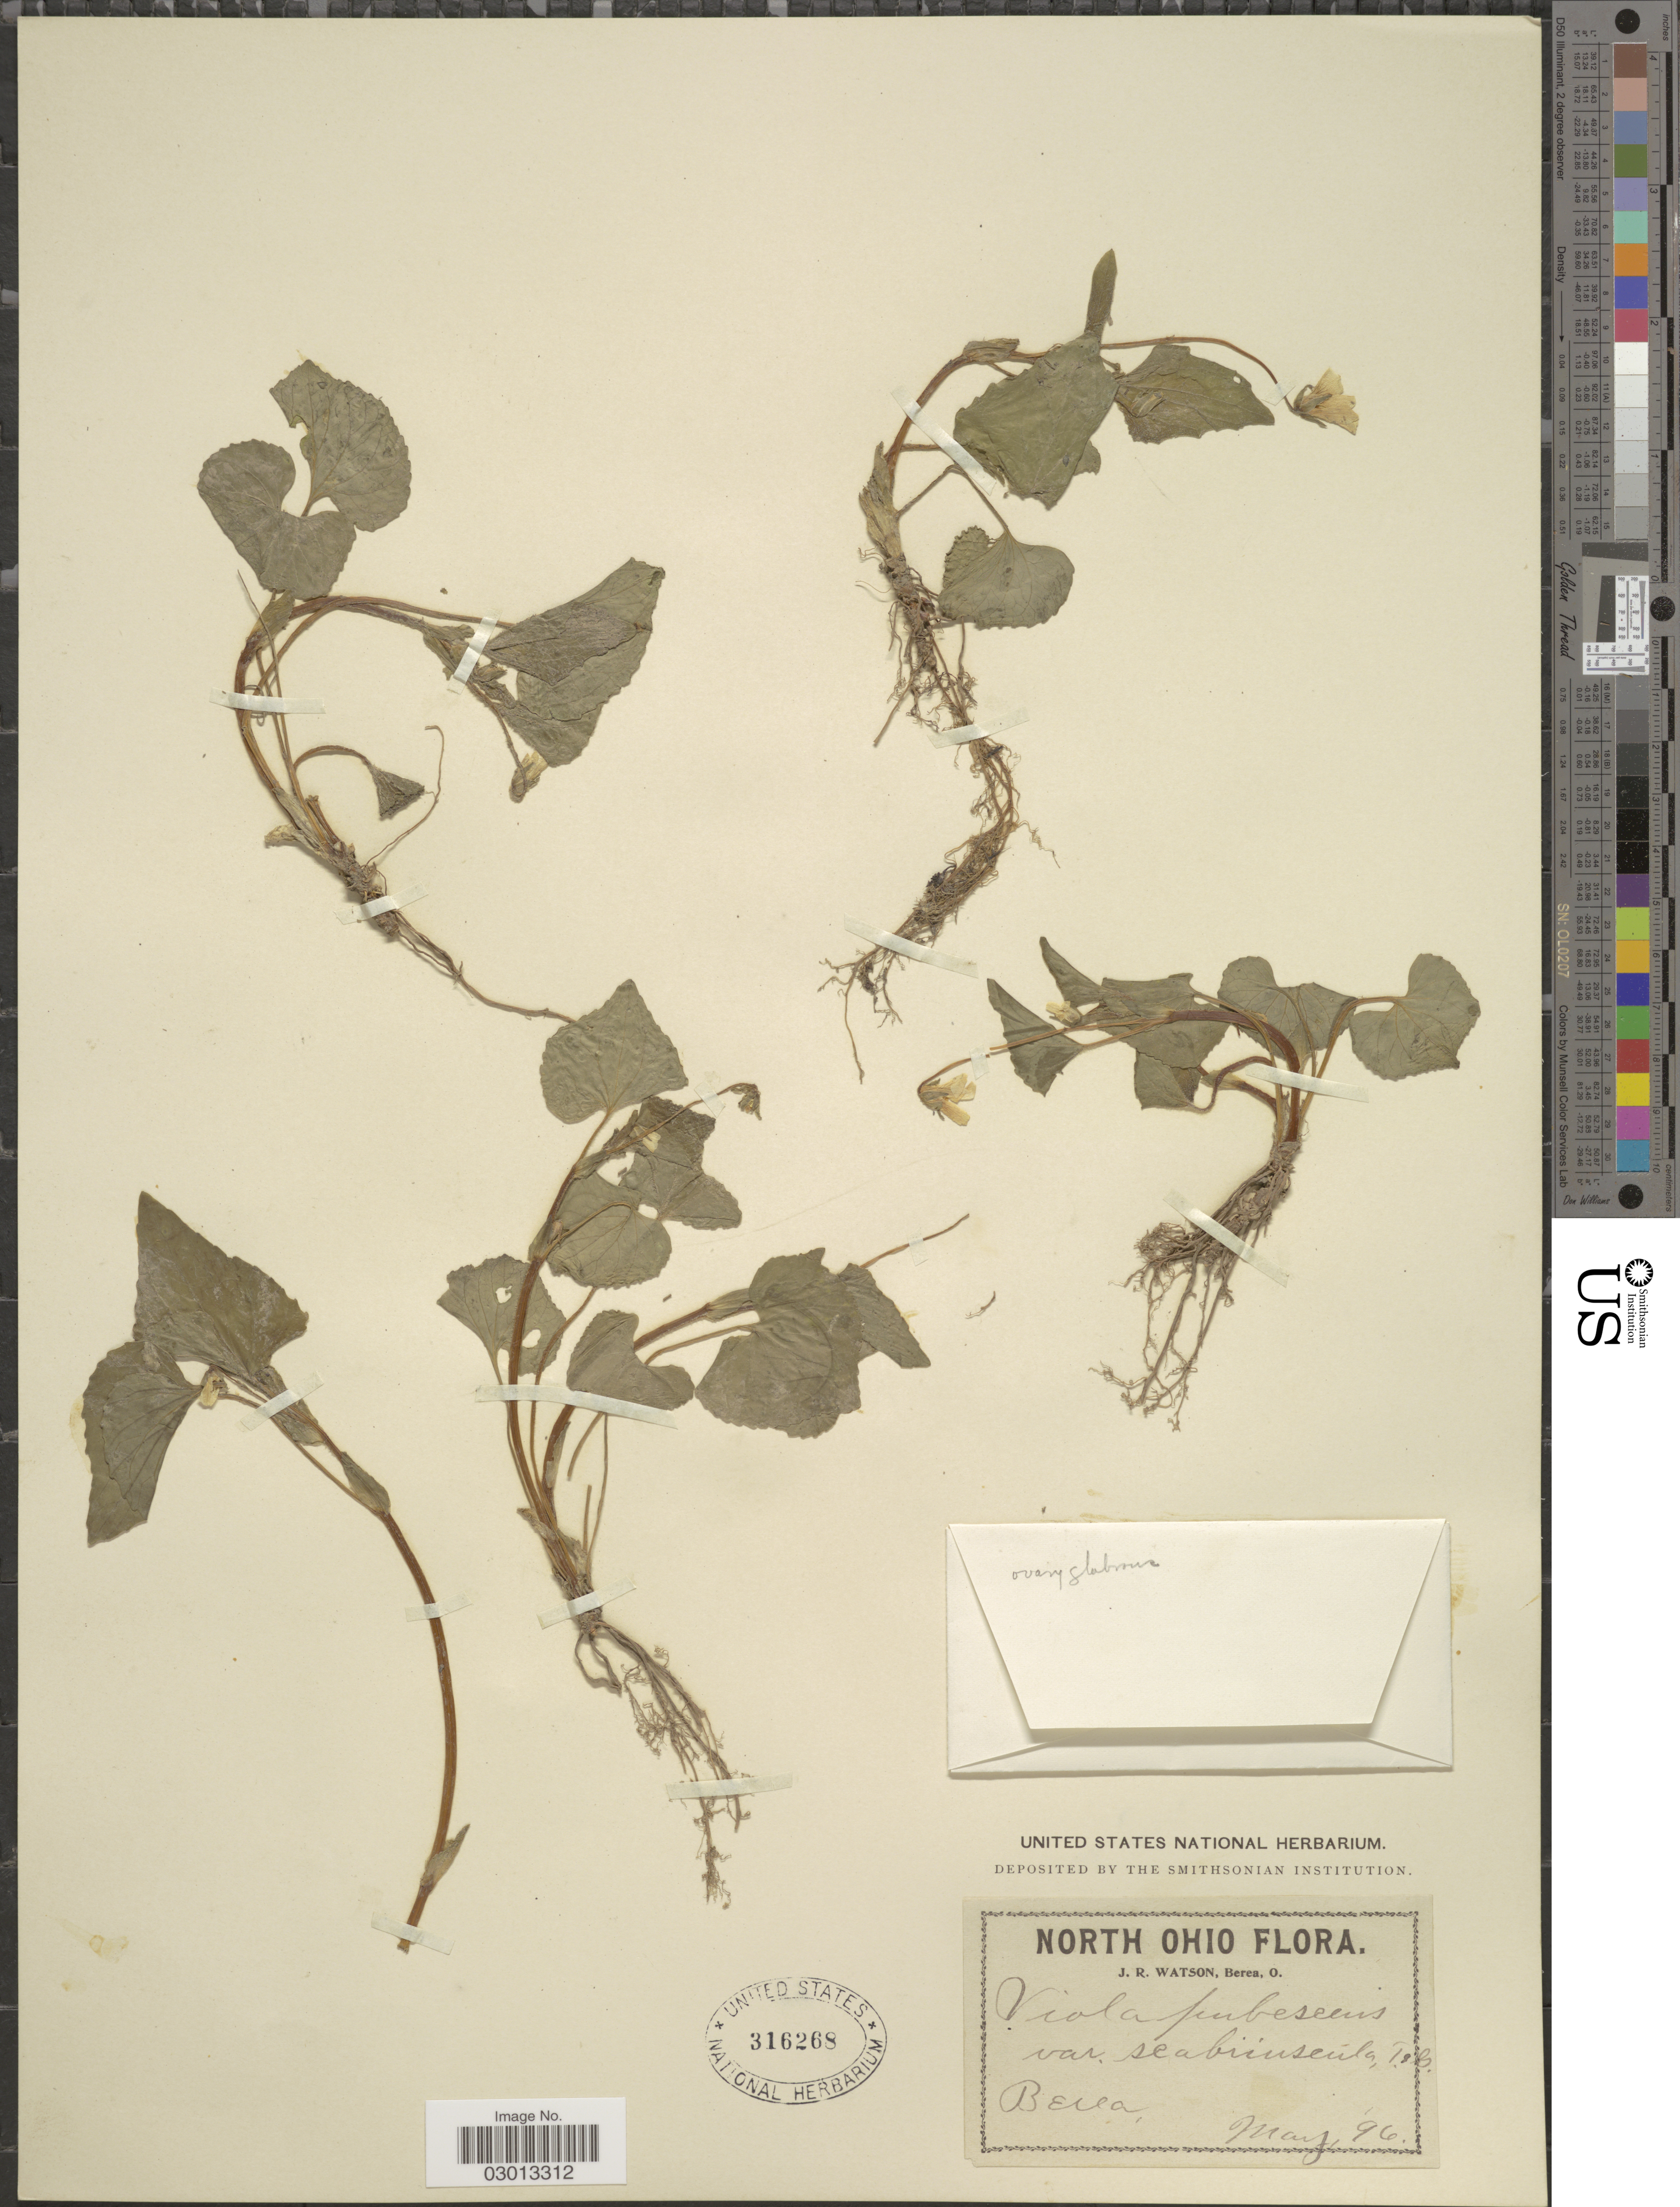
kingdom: Plantae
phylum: Tracheophyta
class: Magnoliopsida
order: Malpighiales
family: Violaceae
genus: Viola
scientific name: Viola pensylvanica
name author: Michx.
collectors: J. R. Watson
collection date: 1896-05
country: United States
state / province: Ohio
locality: North Ohio. Berea.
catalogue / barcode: US 316268